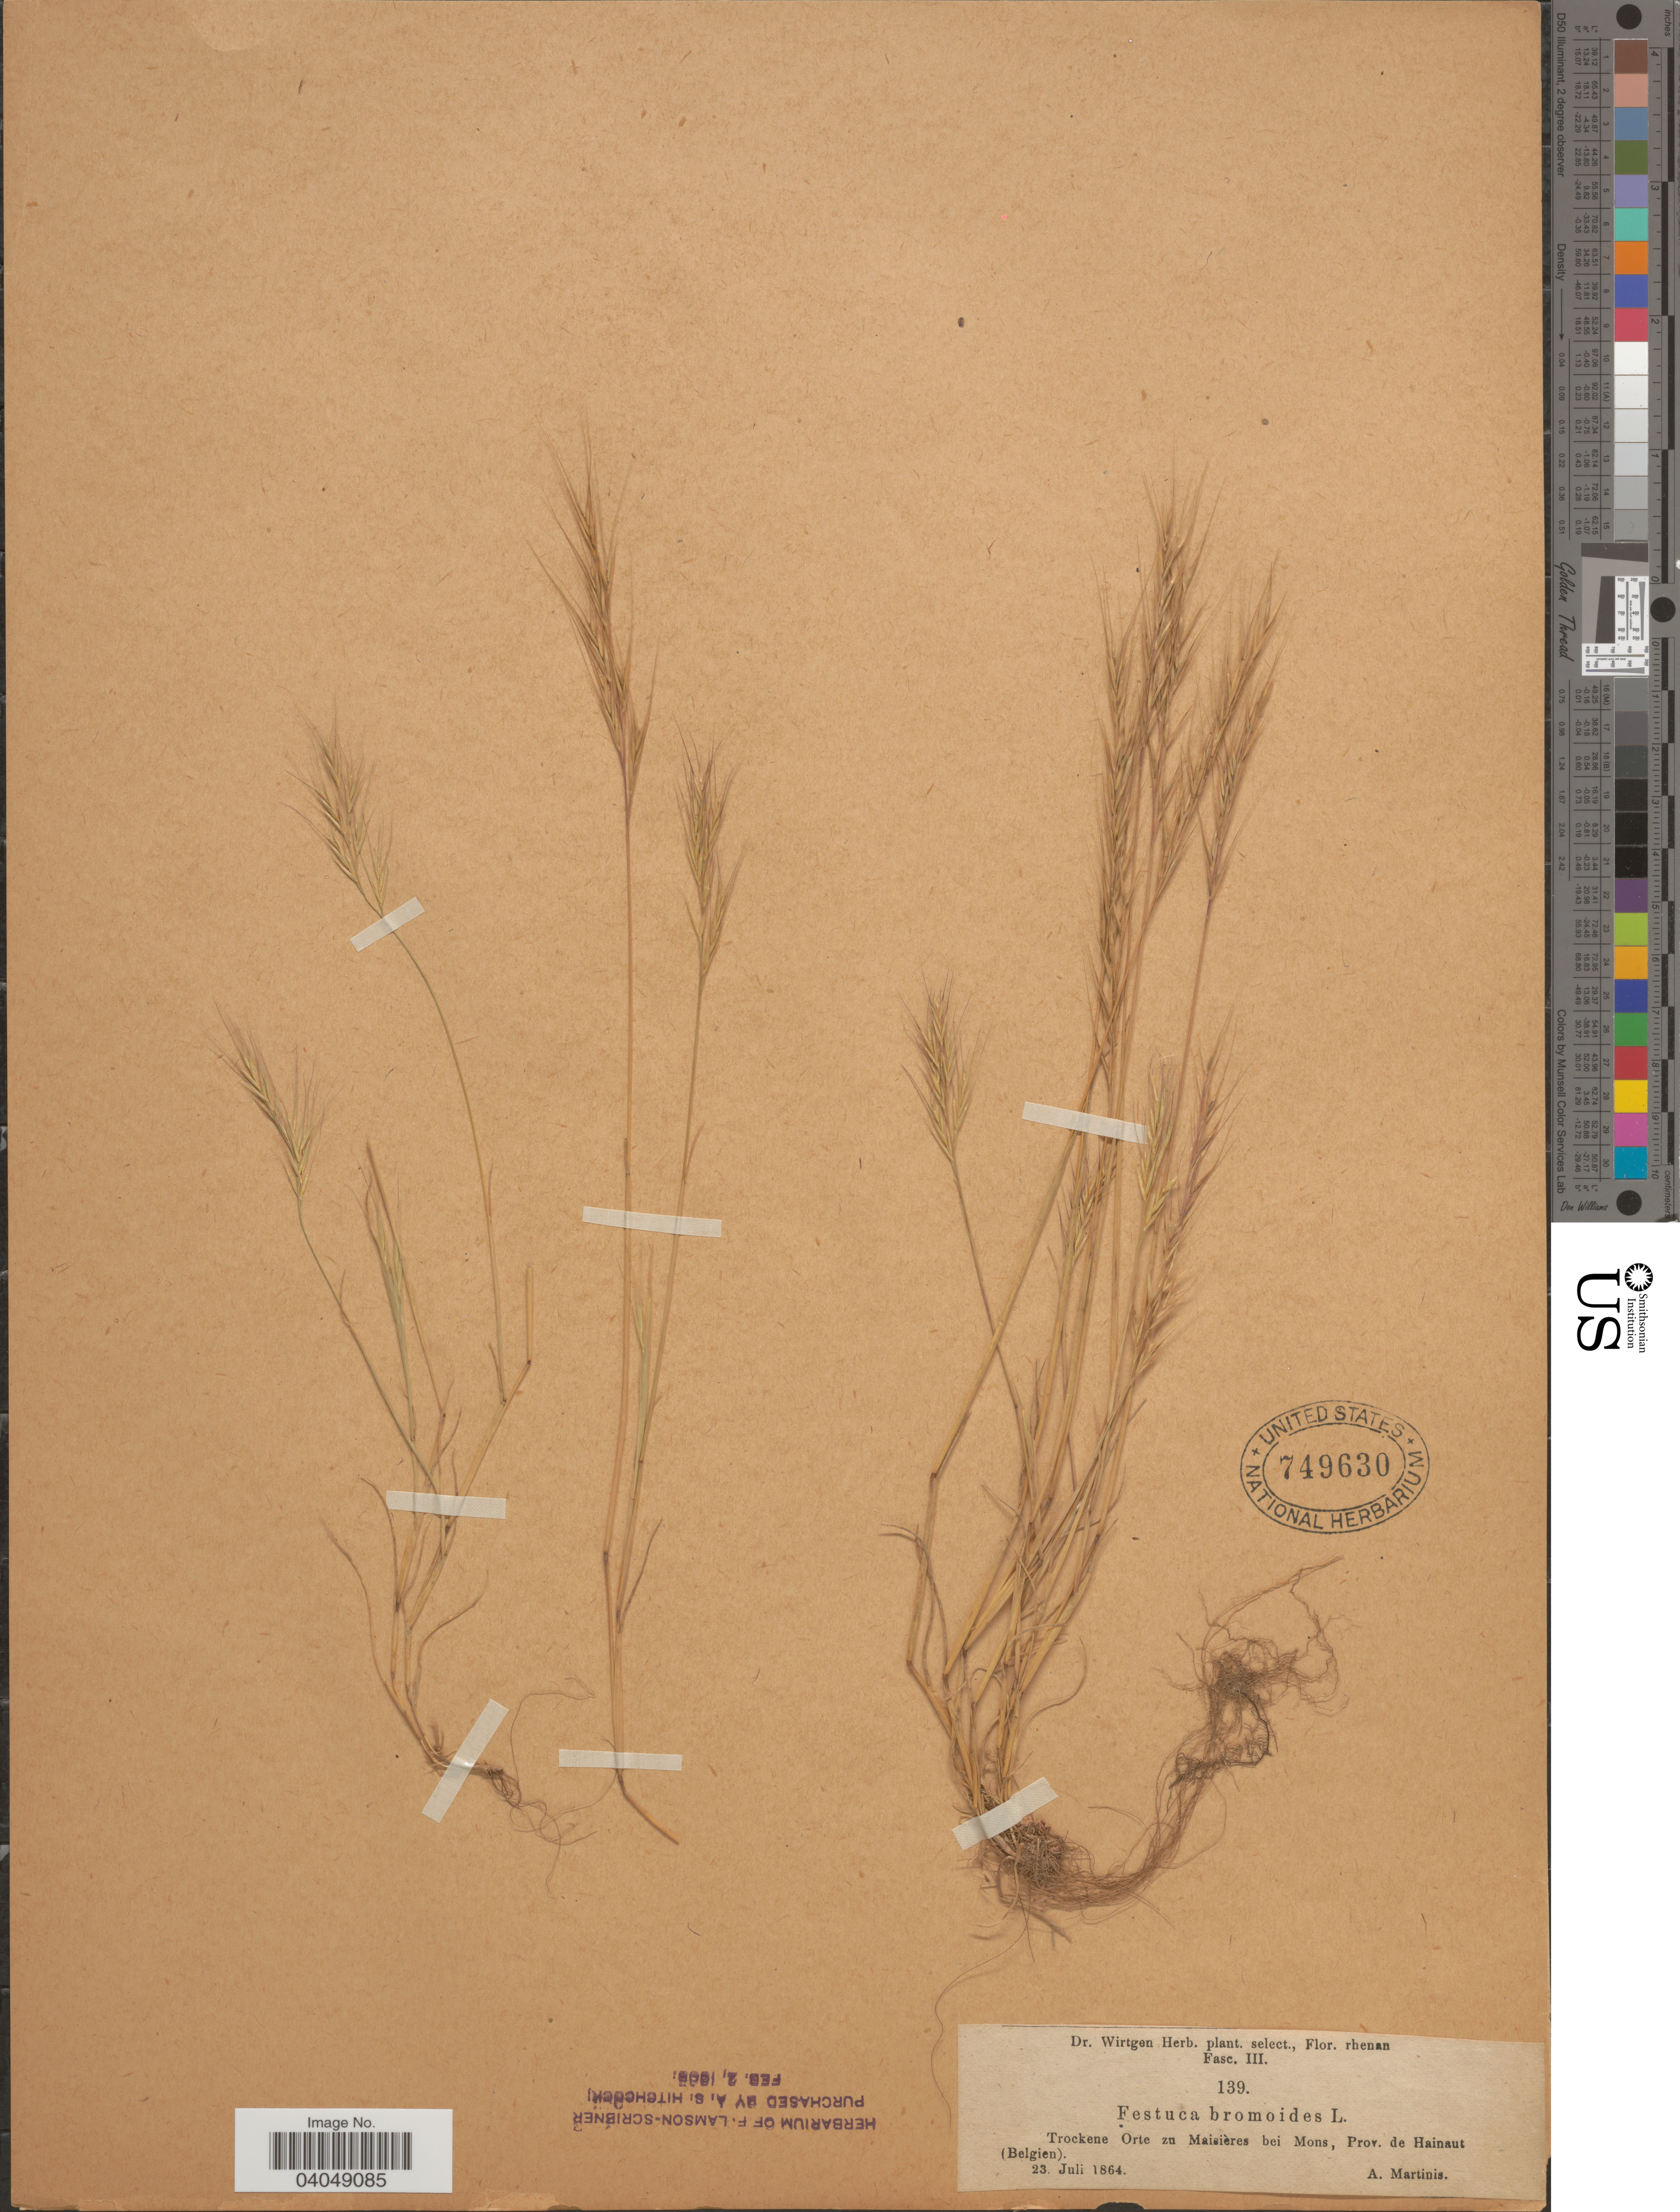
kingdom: Plantae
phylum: Tracheophyta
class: Liliopsida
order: Poales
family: Poaceae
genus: Festuca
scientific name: Festuca bromoides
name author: L.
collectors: A. Martinis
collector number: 139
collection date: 1864-07-23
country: Belgium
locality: Trockene Orte zu Maisières bei Mons, Prov. de Hainaut (Belgien).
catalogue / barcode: US 749630